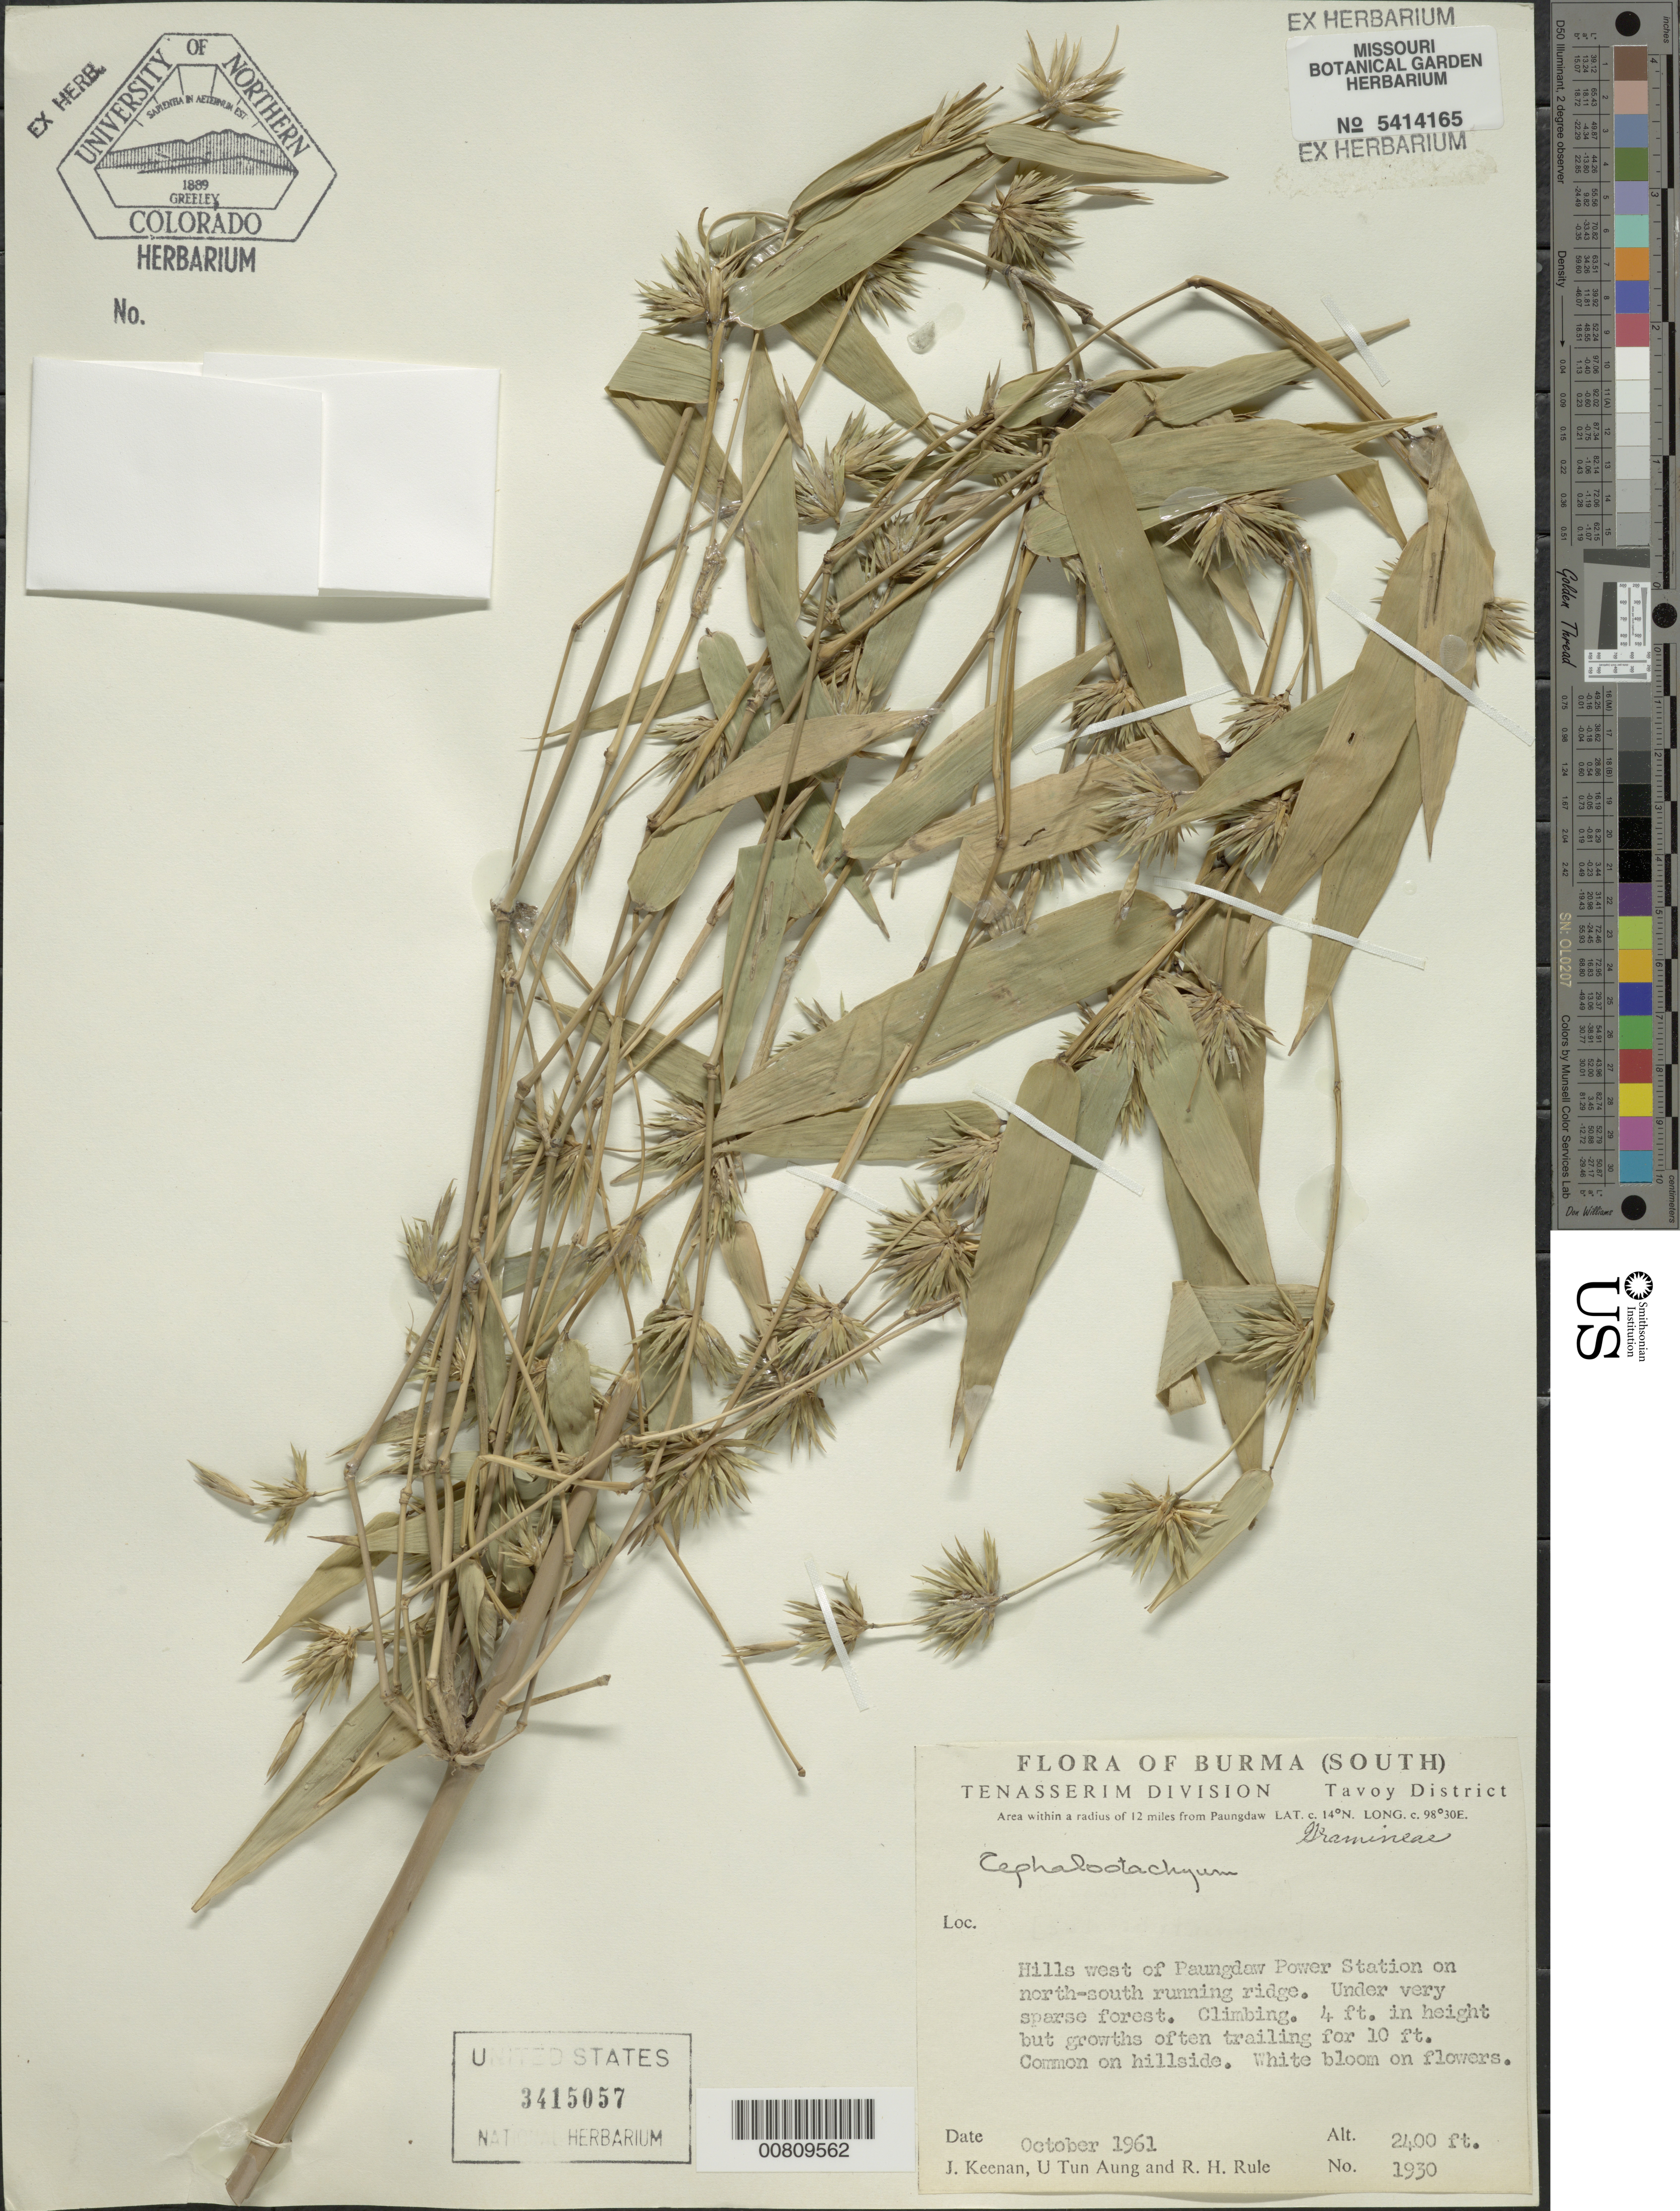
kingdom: Plantae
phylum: Tracheophyta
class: Liliopsida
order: Poales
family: Poaceae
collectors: Keenan, J., Aung, U.T. & Rule, R.H.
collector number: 1930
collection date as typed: Oct 1961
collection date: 1961-10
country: Myanmar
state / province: Tenasserim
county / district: Tavoy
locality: W of Paygdaw Power Station.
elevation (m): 732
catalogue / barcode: US 3415057